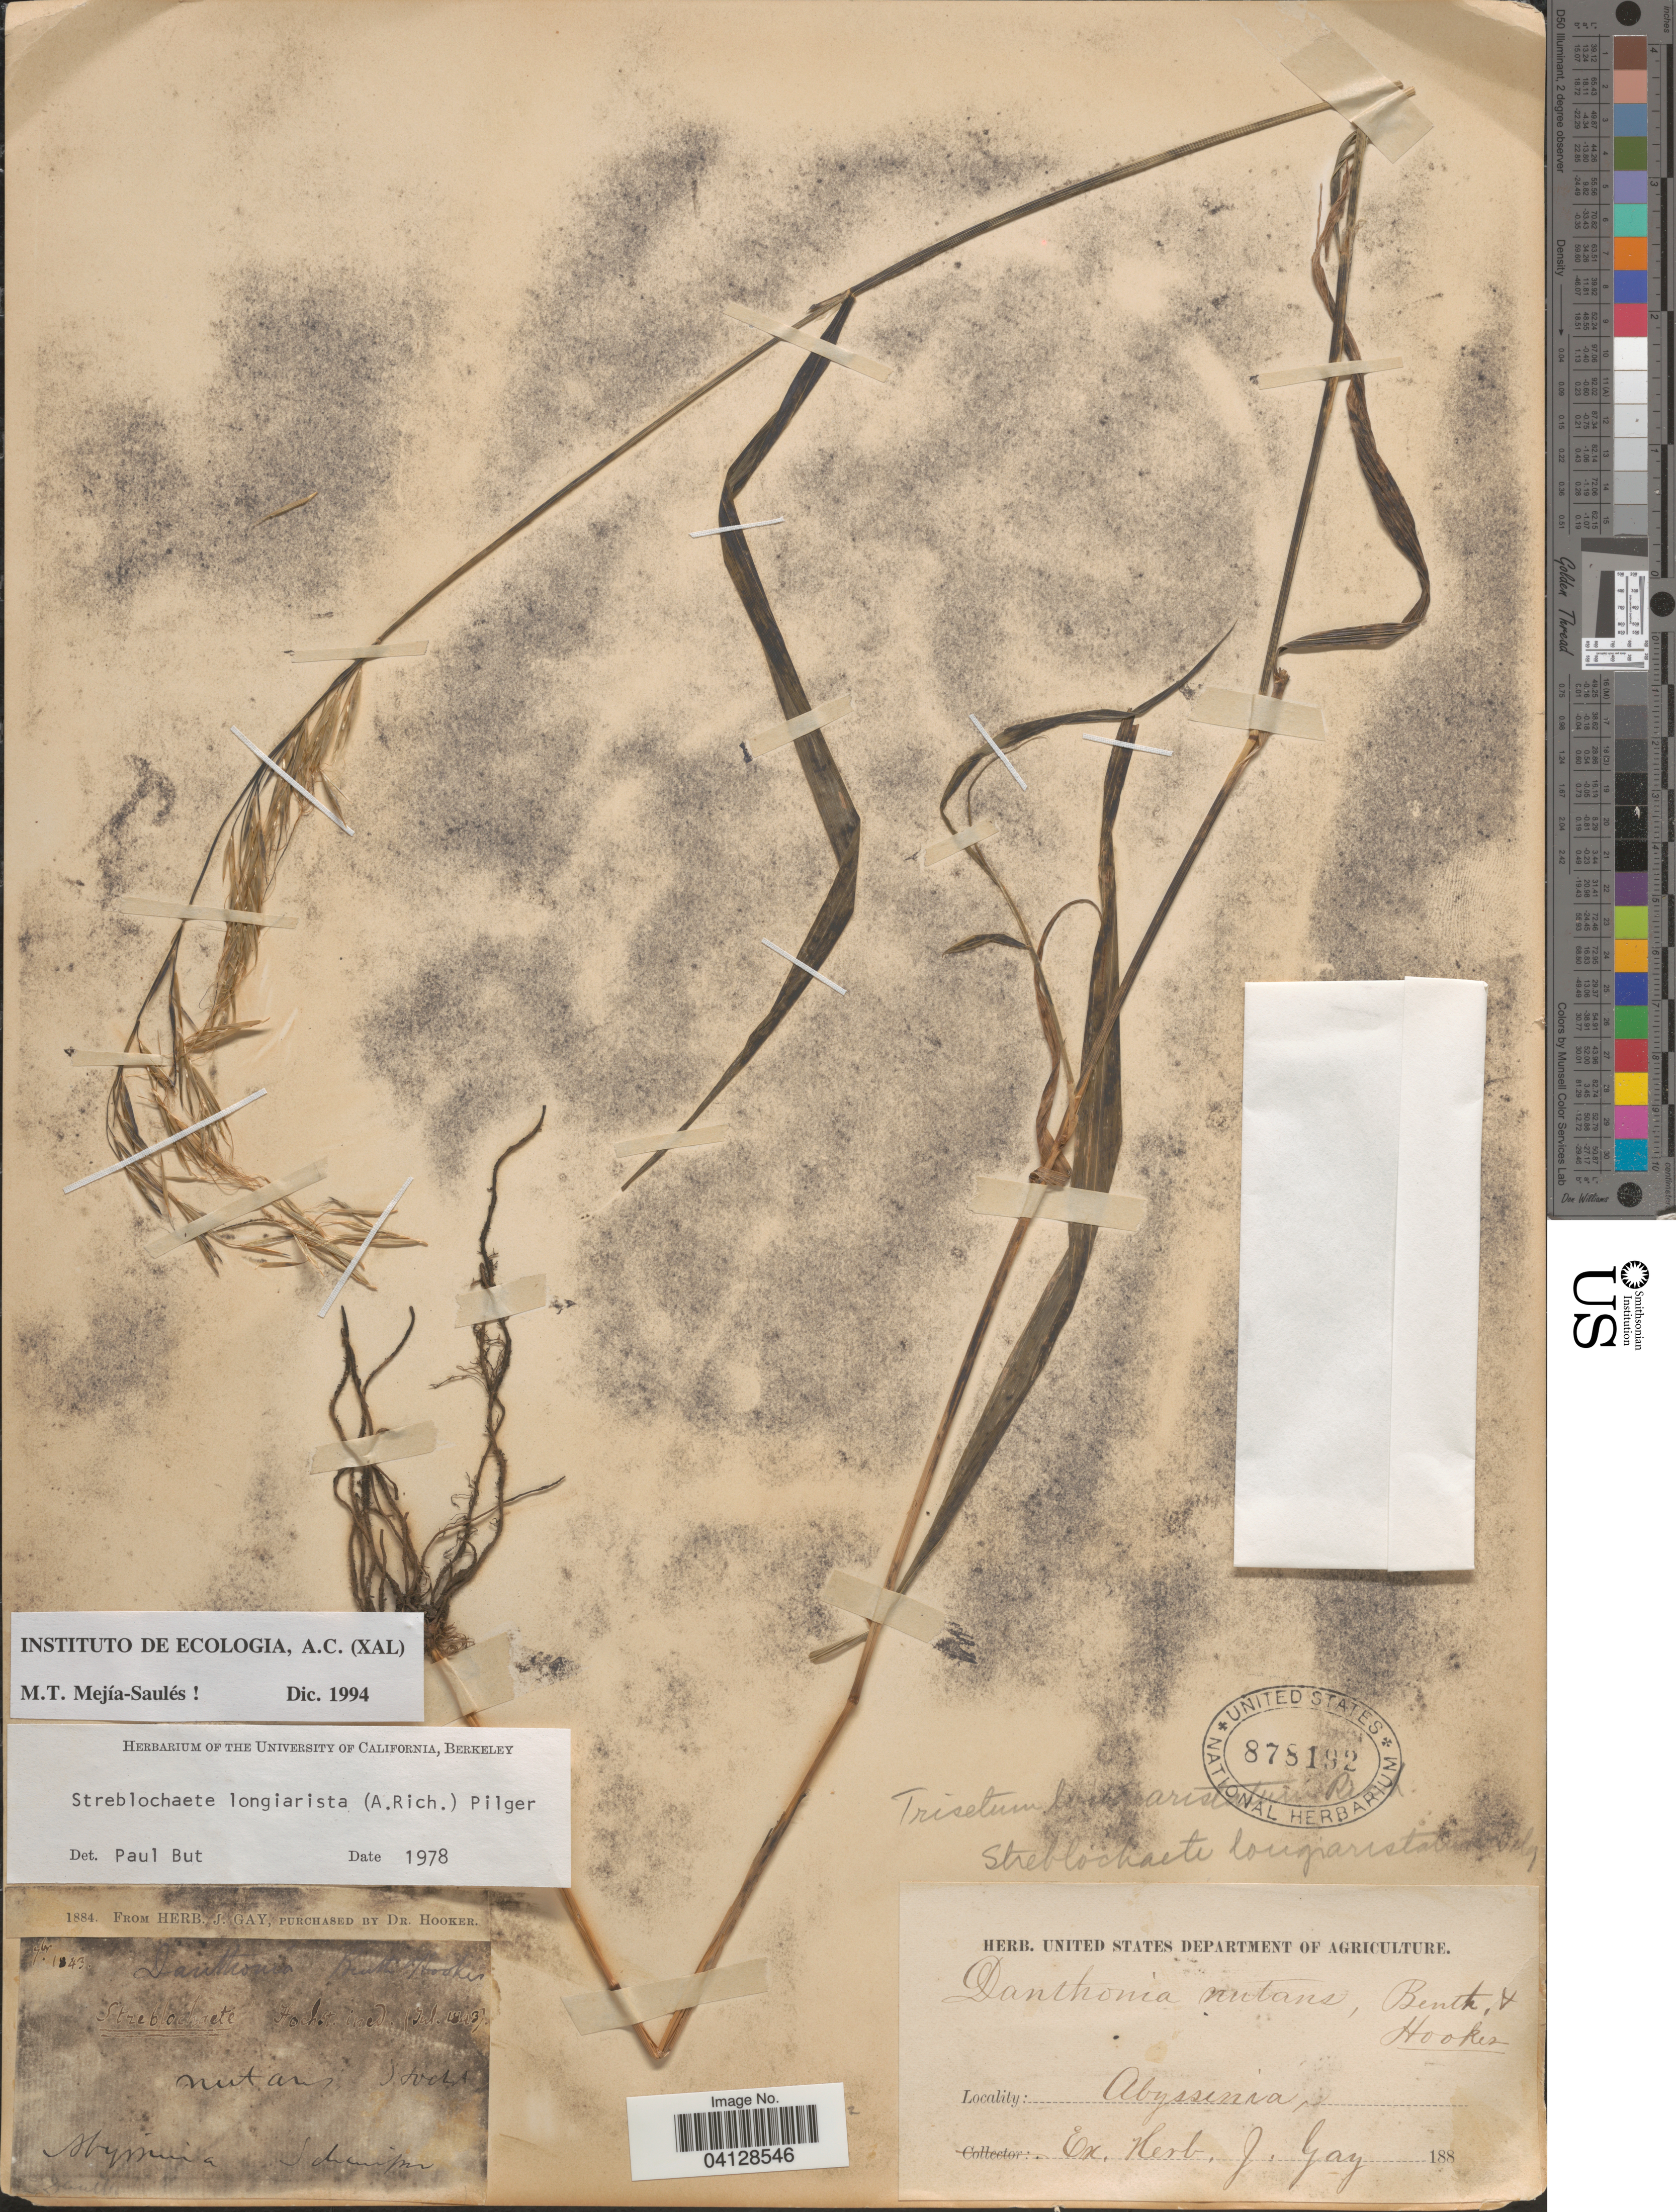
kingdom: Plantae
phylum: Tracheophyta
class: Liliopsida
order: Poales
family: Poaceae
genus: Streblochaete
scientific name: Streblochaete longiarista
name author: (A. Rich.) Pilg.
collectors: -. Schimper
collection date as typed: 188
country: Ethiopia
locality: Abyssinia.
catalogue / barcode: US 878192